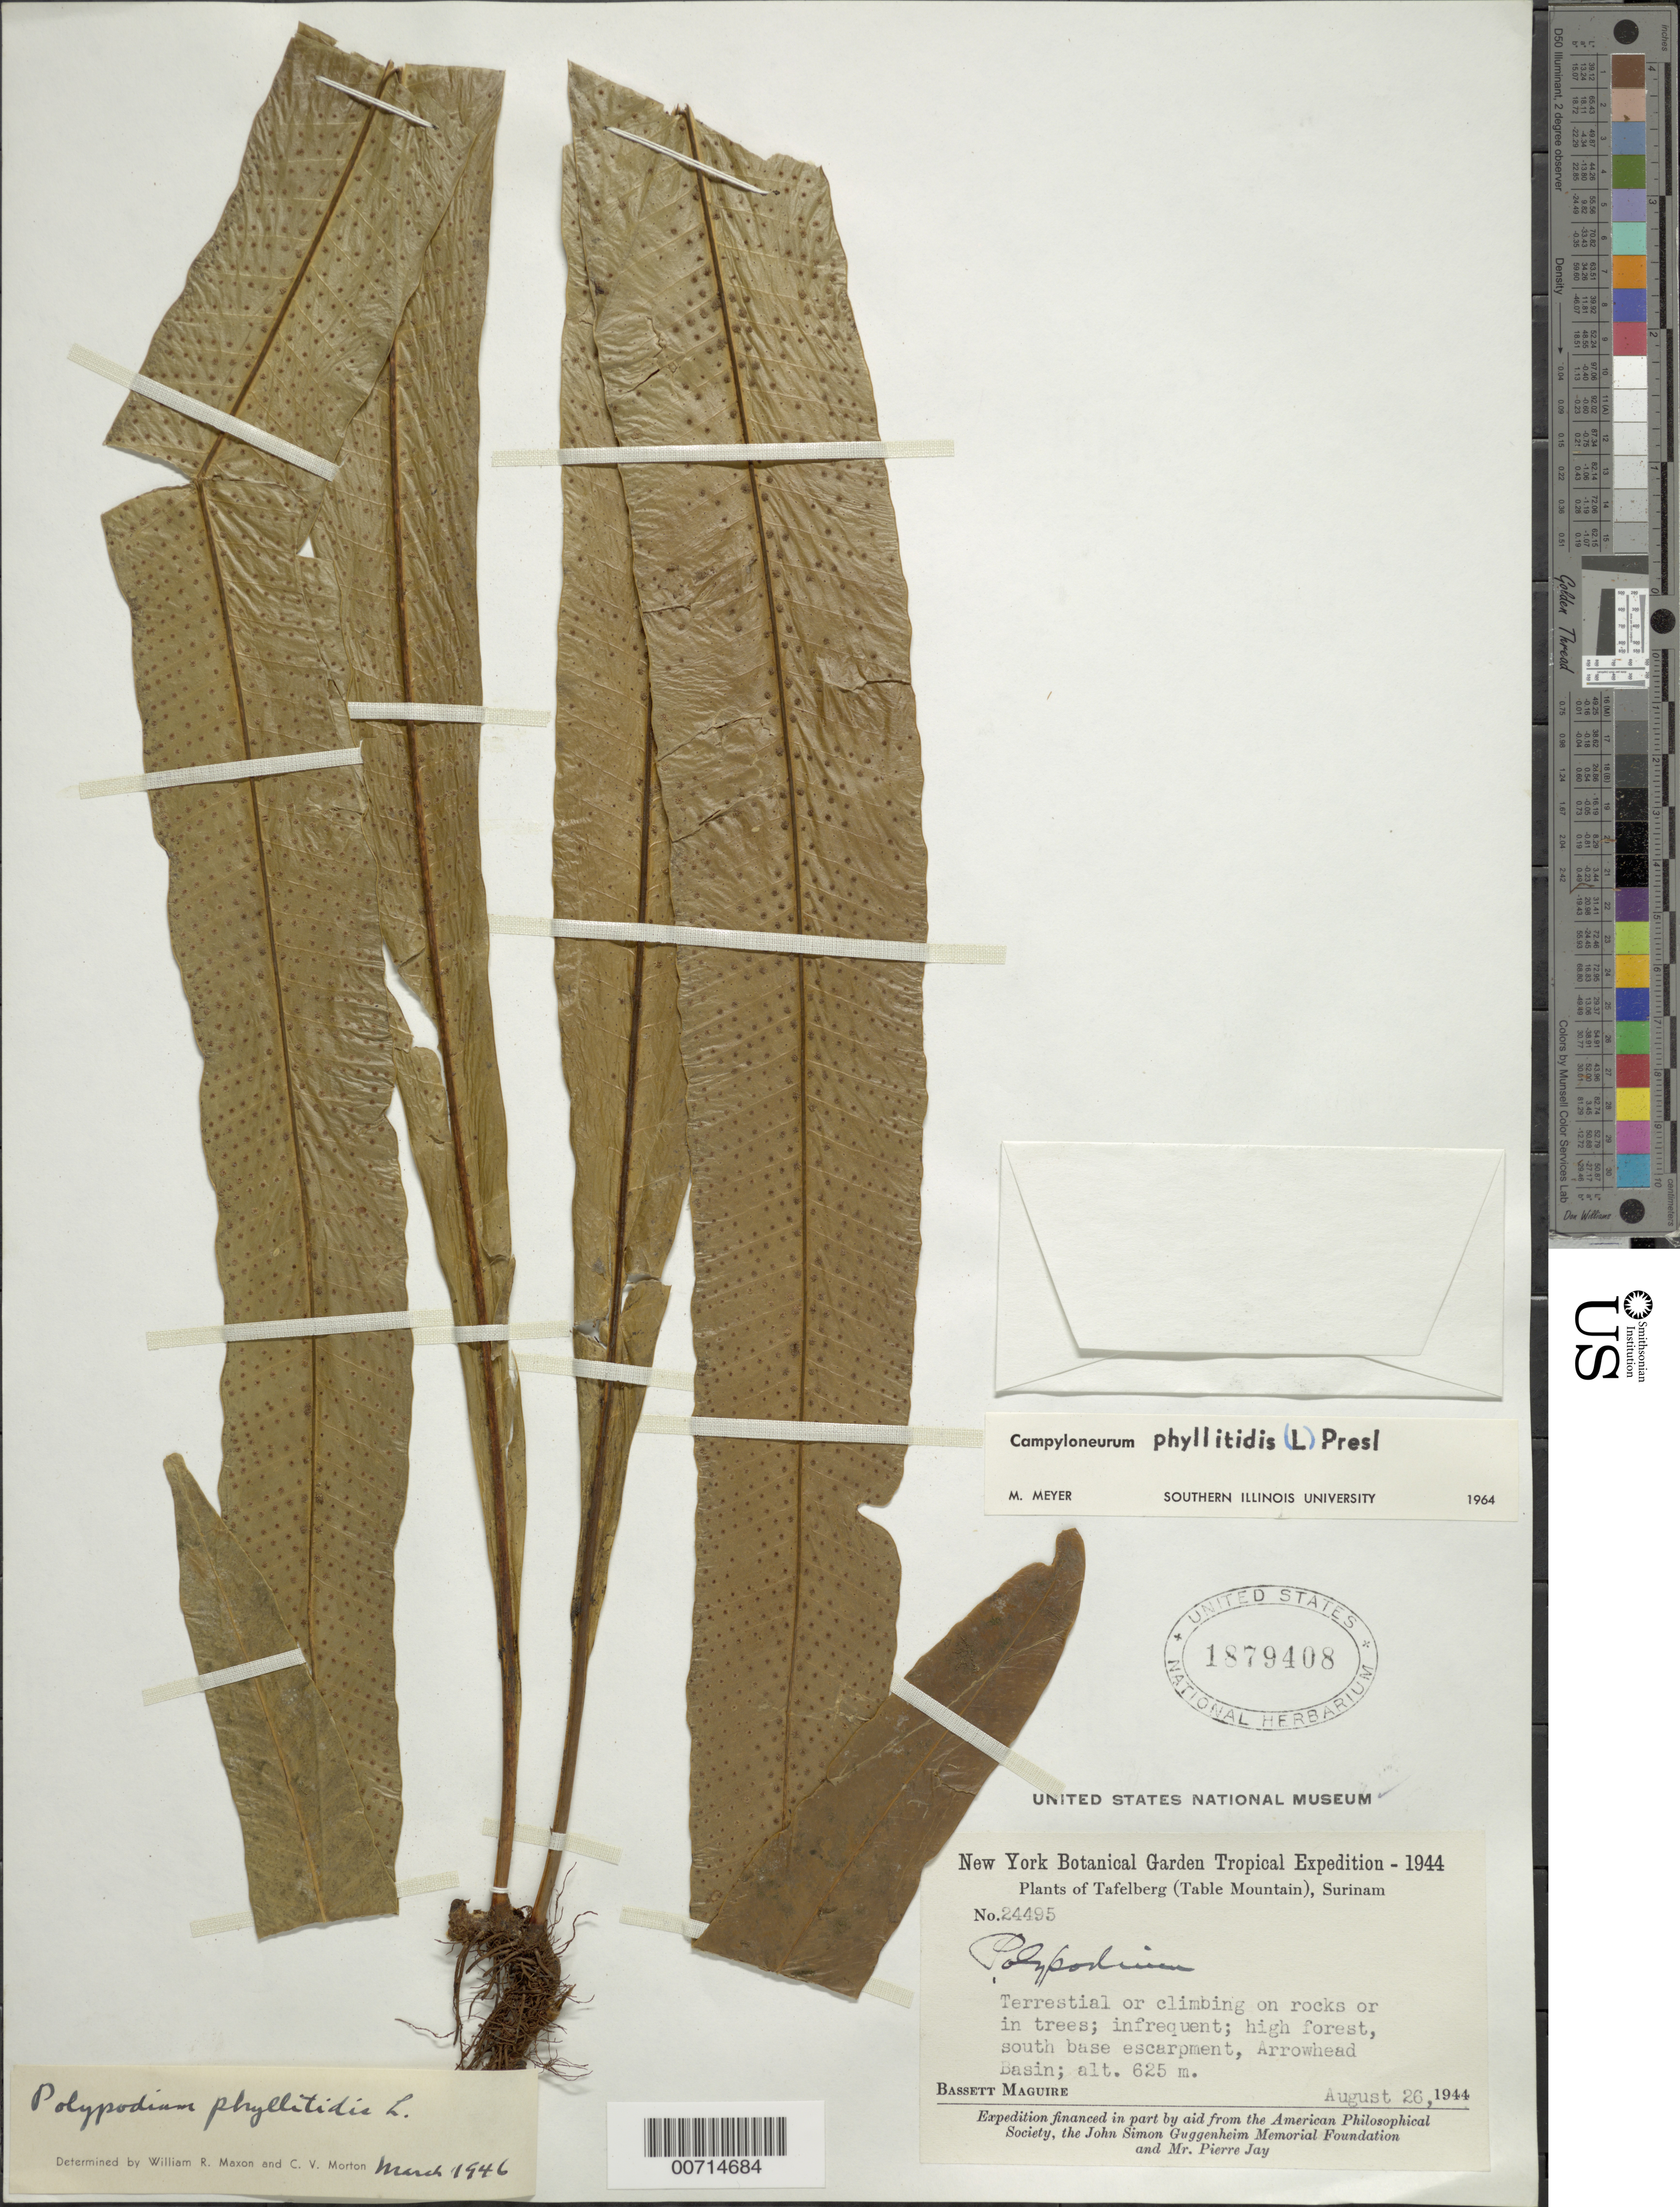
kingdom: Plantae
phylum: Tracheophyta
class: Polypodiopsida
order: Polypodiales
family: Polypodiaceae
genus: Campyloneurum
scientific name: Campyloneurum phyllitidis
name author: (L.) C. Presl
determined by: Meyer, M.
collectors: B. Maguire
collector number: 24495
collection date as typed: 26-Aug-44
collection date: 1944-08-26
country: Suriname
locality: Tafelberg (Table Mountain), Arrowhead Basin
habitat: High forest, on rocks or in trees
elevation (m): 625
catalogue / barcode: US 1879408